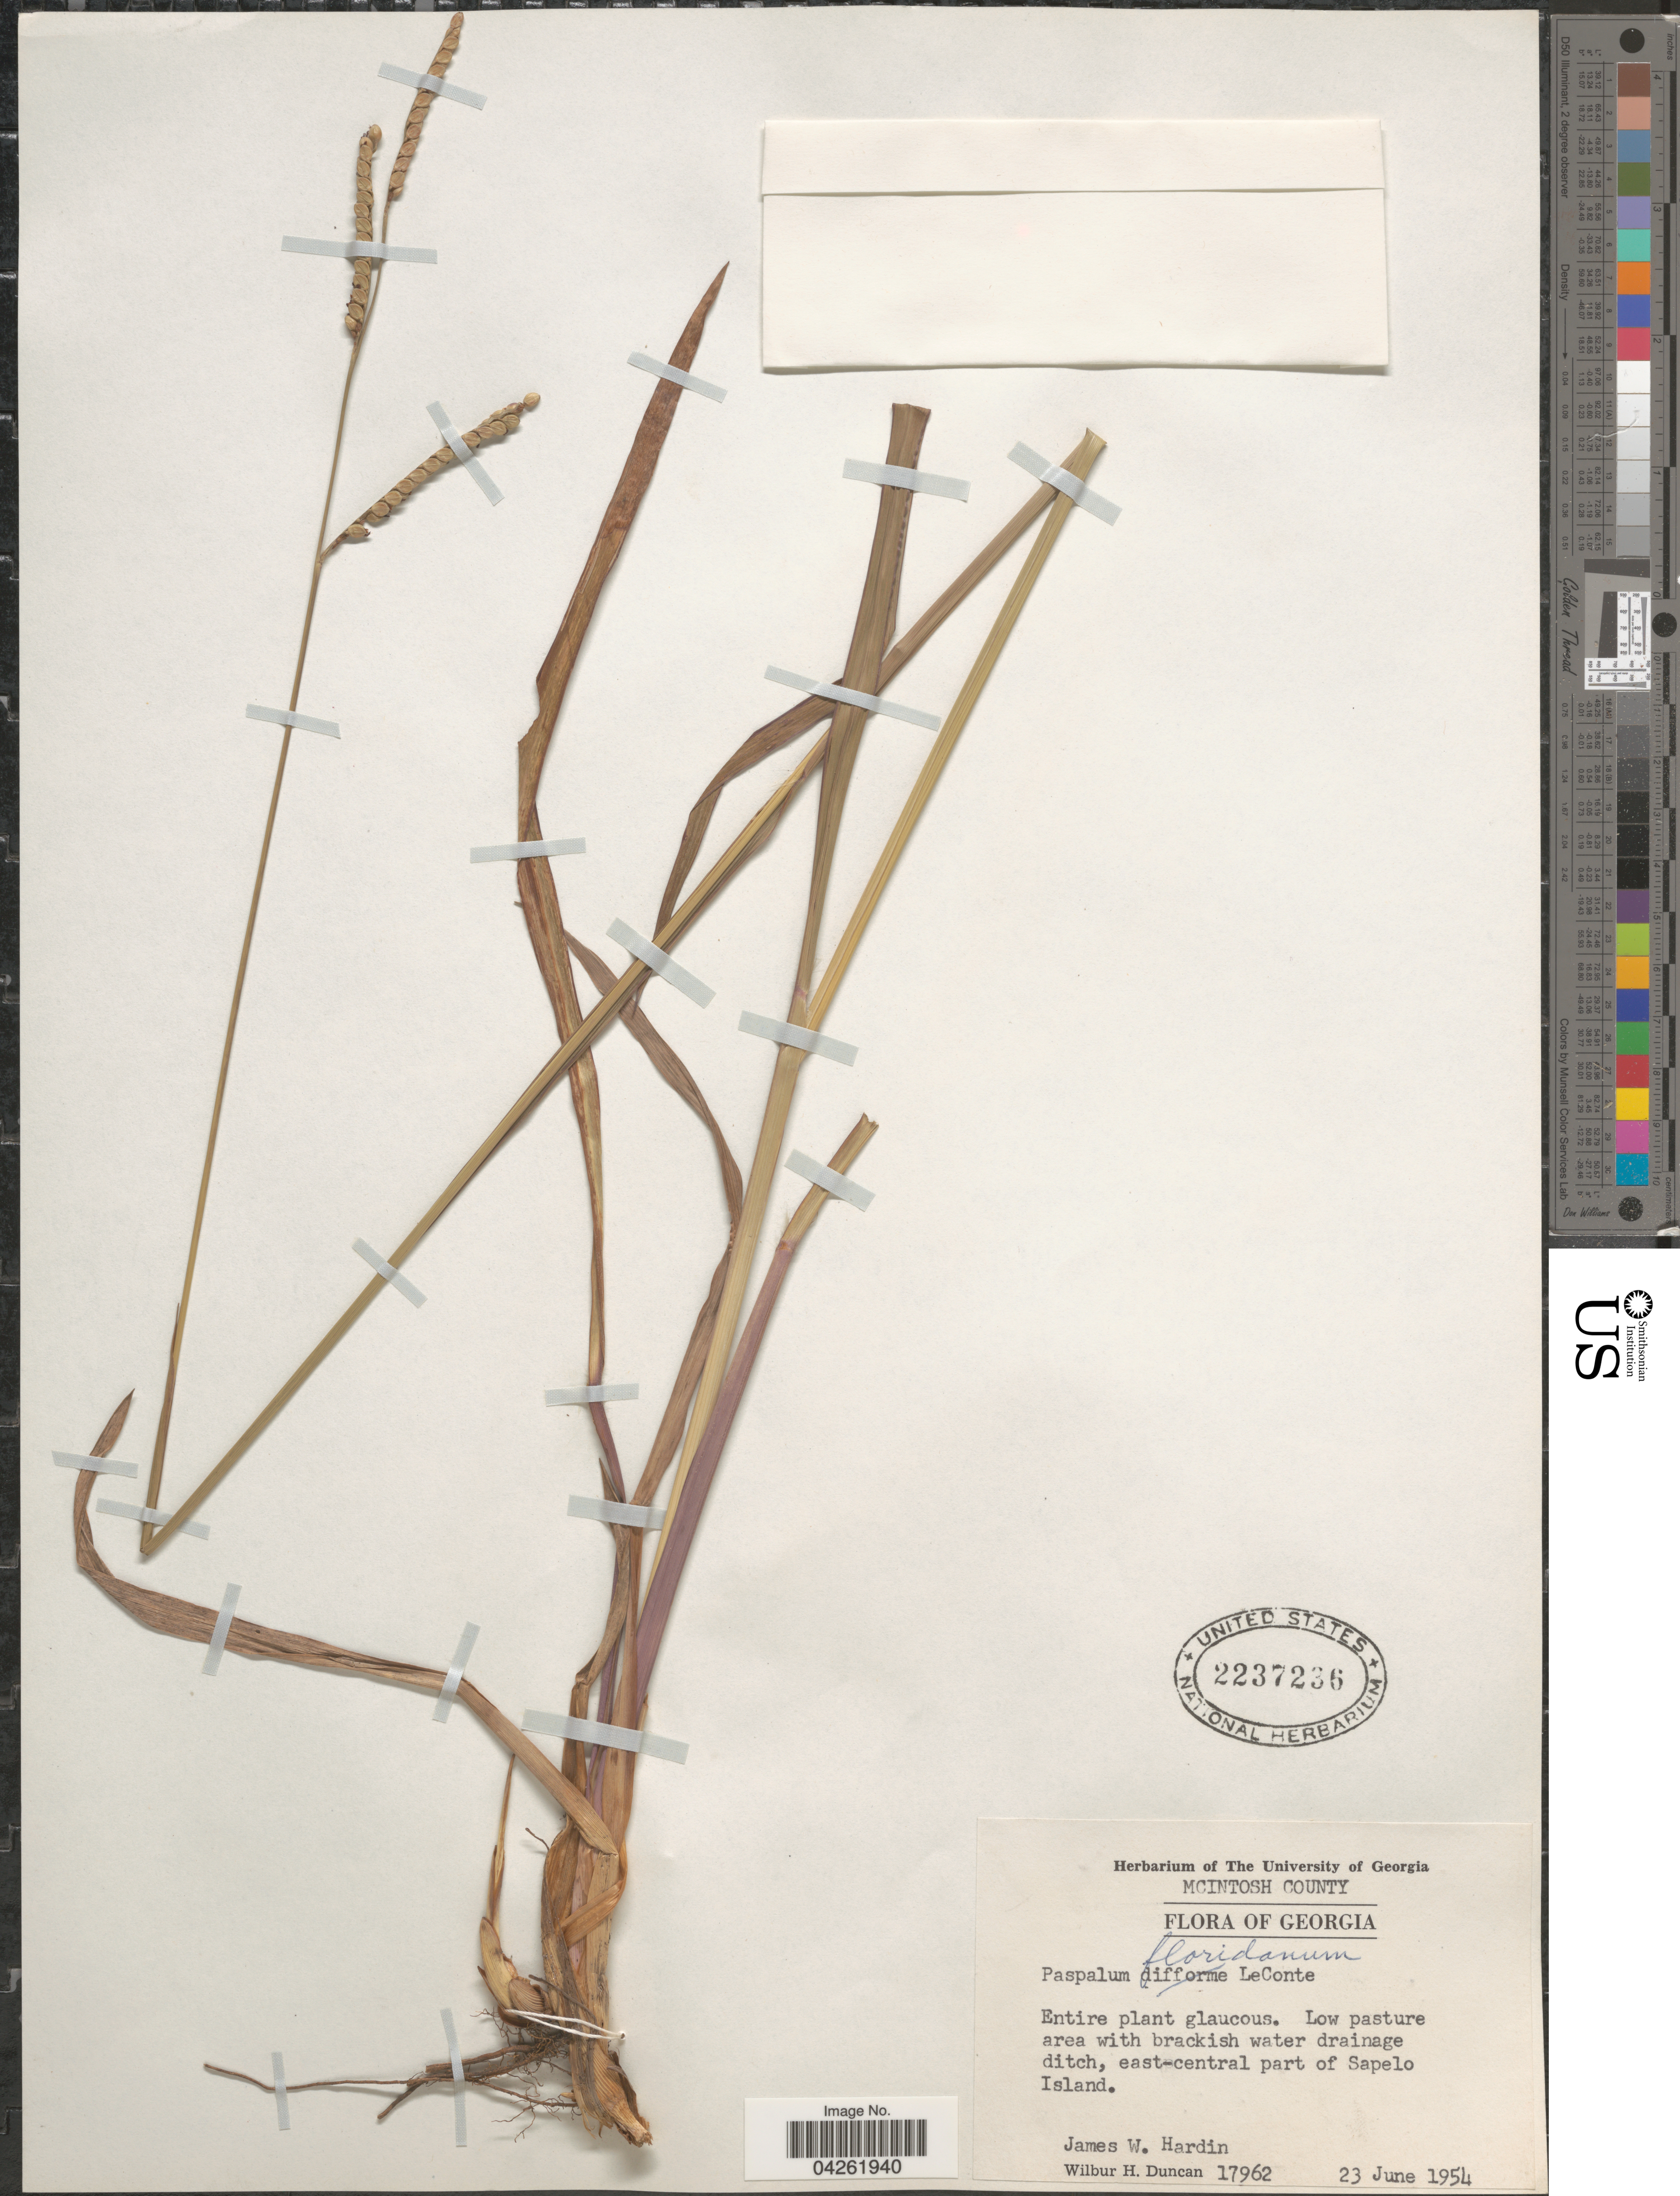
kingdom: Plantae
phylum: Tracheophyta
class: Liliopsida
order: Poales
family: Poaceae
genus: Paspalum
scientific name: Paspalum floridanum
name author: Michx.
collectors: J. W. Hardin & W. H. Duncan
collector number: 17962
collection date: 1954-06-23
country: United States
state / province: Georgia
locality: McIntosh County. East-central part of Sapelo Island.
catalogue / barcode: US 2237236